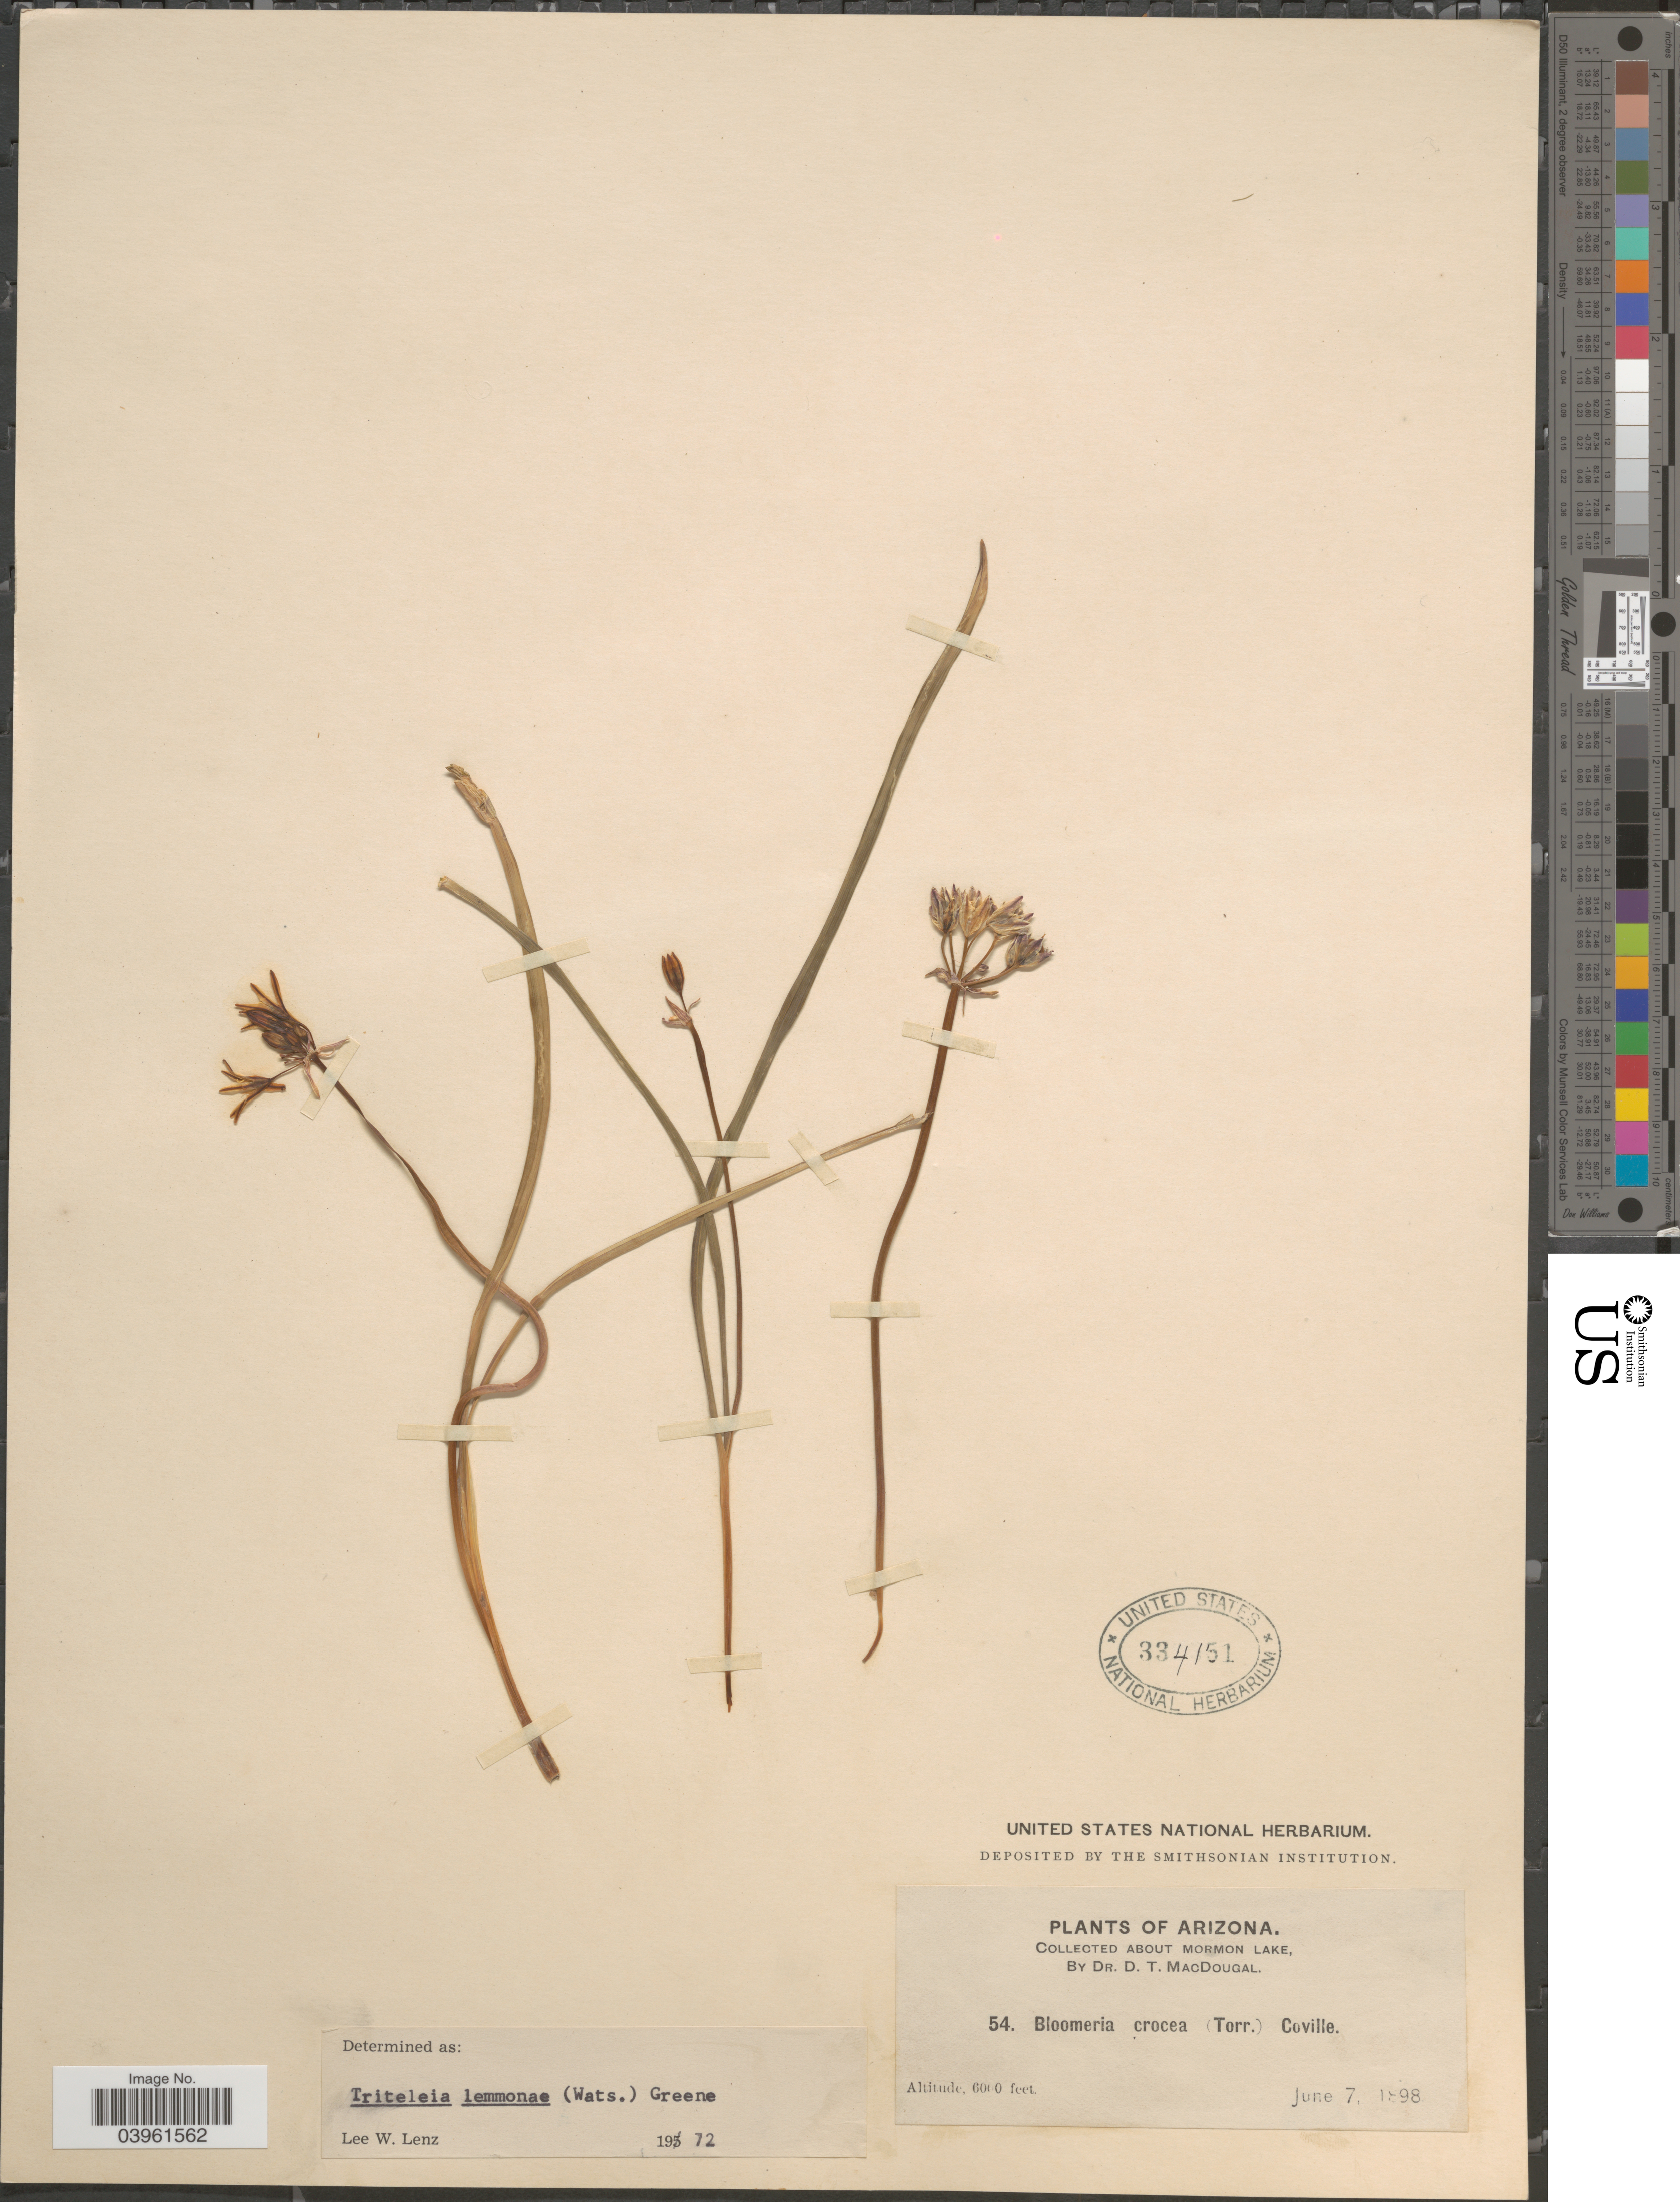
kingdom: Plantae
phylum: Tracheophyta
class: Liliopsida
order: Asparagales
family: Asparagaceae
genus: Triteleia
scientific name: Triteleia lemmoniae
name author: (S. Watson) Greene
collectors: D. T. MacDougal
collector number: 54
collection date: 1898-06-07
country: United States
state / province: Arizona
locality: About Mormon Lake.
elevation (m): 1829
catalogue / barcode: US 334151